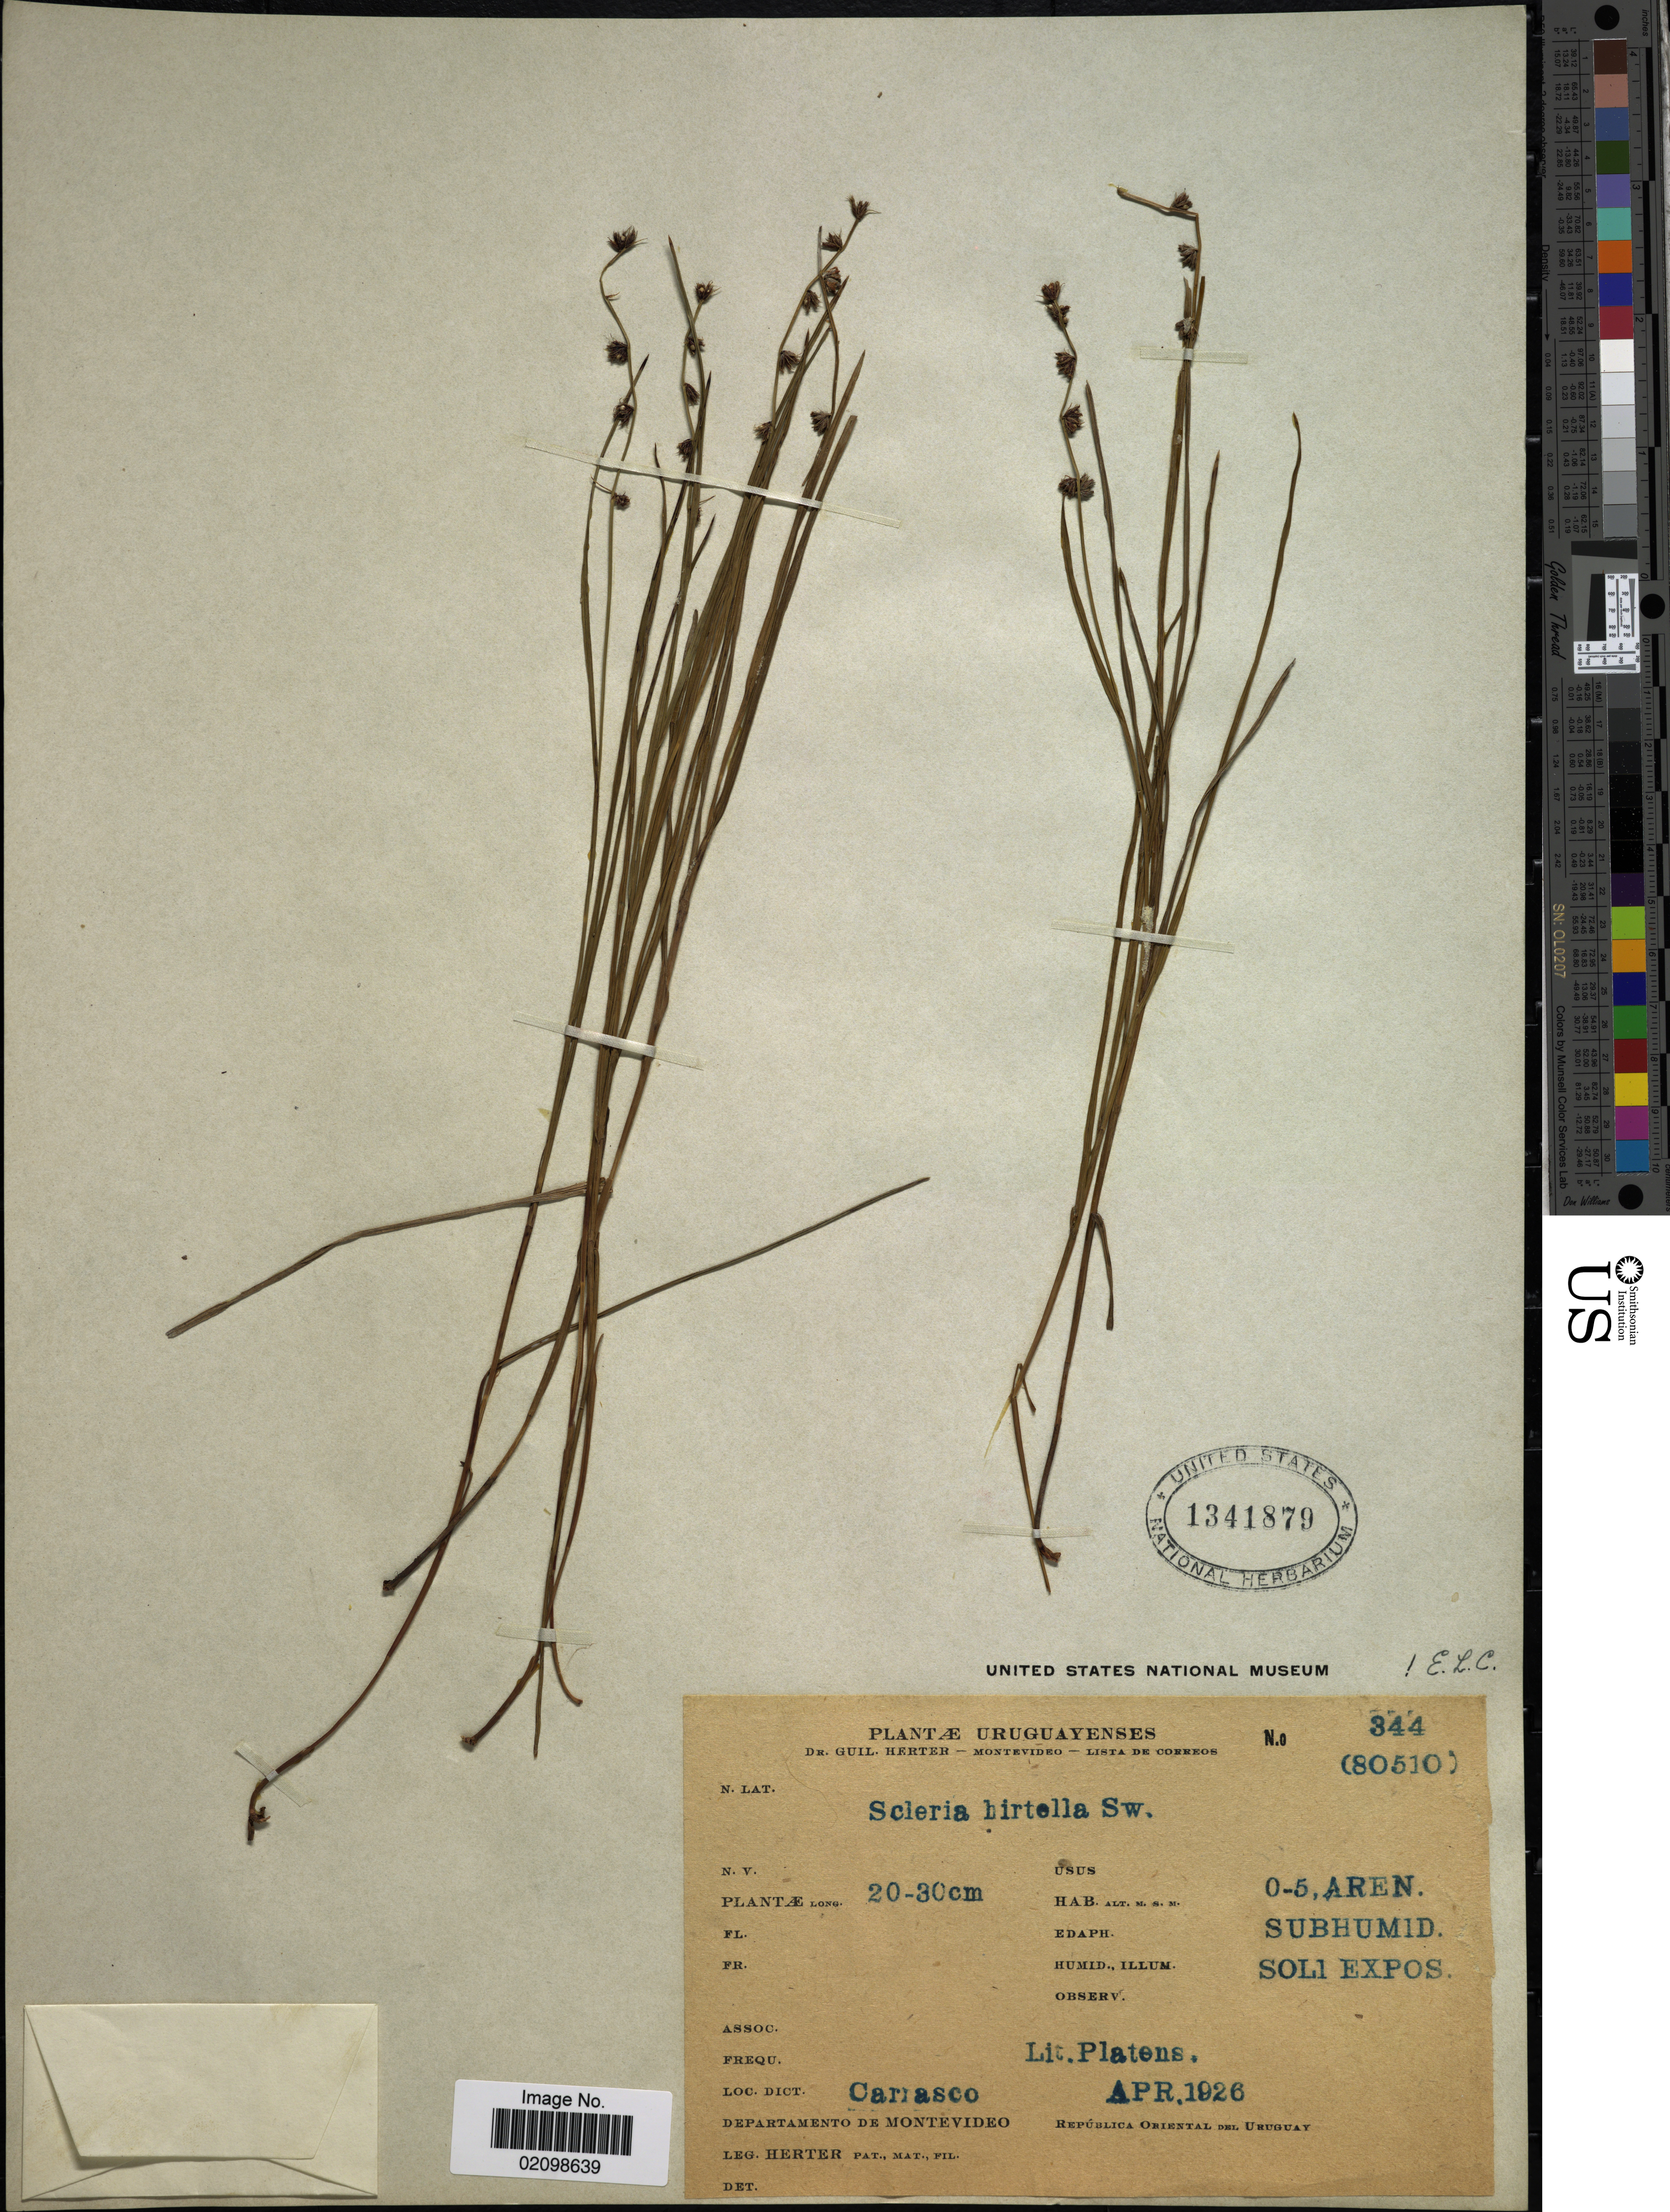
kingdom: Plantae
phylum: Tracheophyta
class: Liliopsida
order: Poales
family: Cyperaceae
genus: Scleria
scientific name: Scleria distans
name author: Poir.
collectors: G. Herter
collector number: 344/(80510)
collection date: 1926-04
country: Uruguay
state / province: Montevideo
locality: Carriasco, departamento de Montevideo.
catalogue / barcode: US 1341879